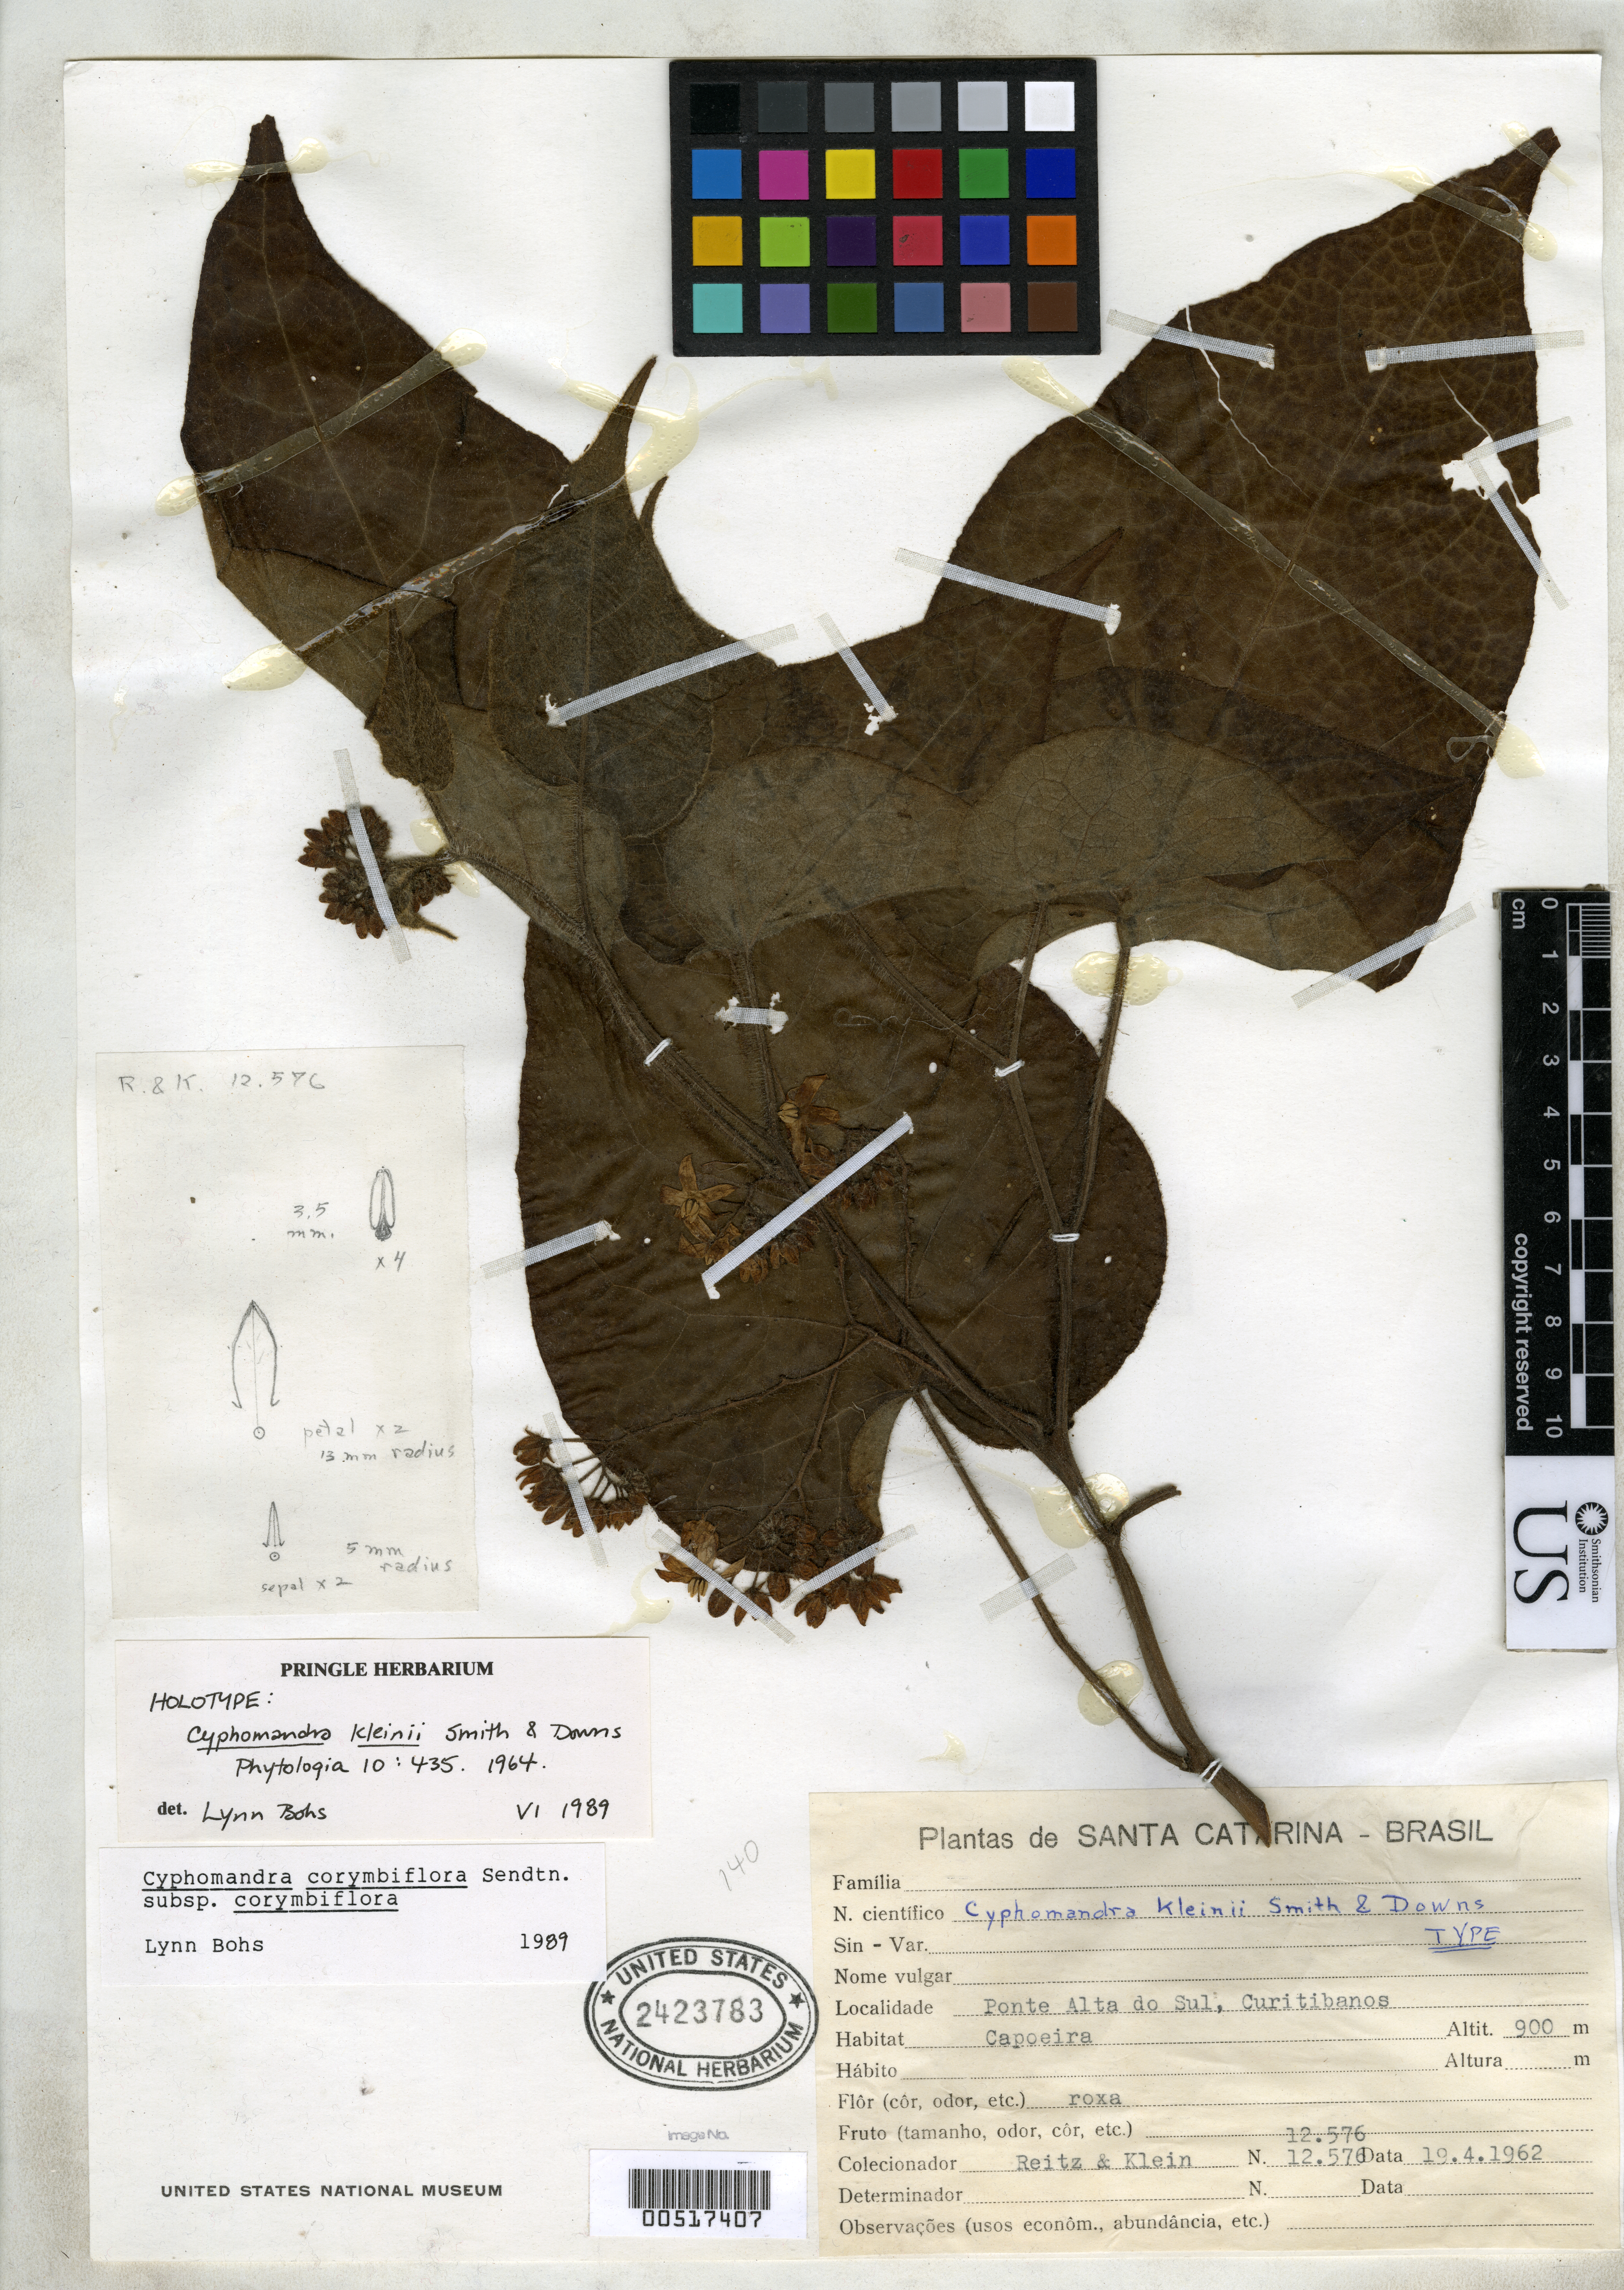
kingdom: Plantae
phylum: Tracheophyta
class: Magnoliopsida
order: Solanales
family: Solanaceae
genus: Cyphomandra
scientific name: Cyphomandra kleinii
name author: L.B. Sm. & Downs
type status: Holotype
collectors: R. Reitz & R. M. Klein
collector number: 12576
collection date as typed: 19 Apr 1962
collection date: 1962-04-19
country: Brazil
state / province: Santa Catarina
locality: Ponte alta do Sul, Curitibanos.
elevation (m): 900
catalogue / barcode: US 2423783